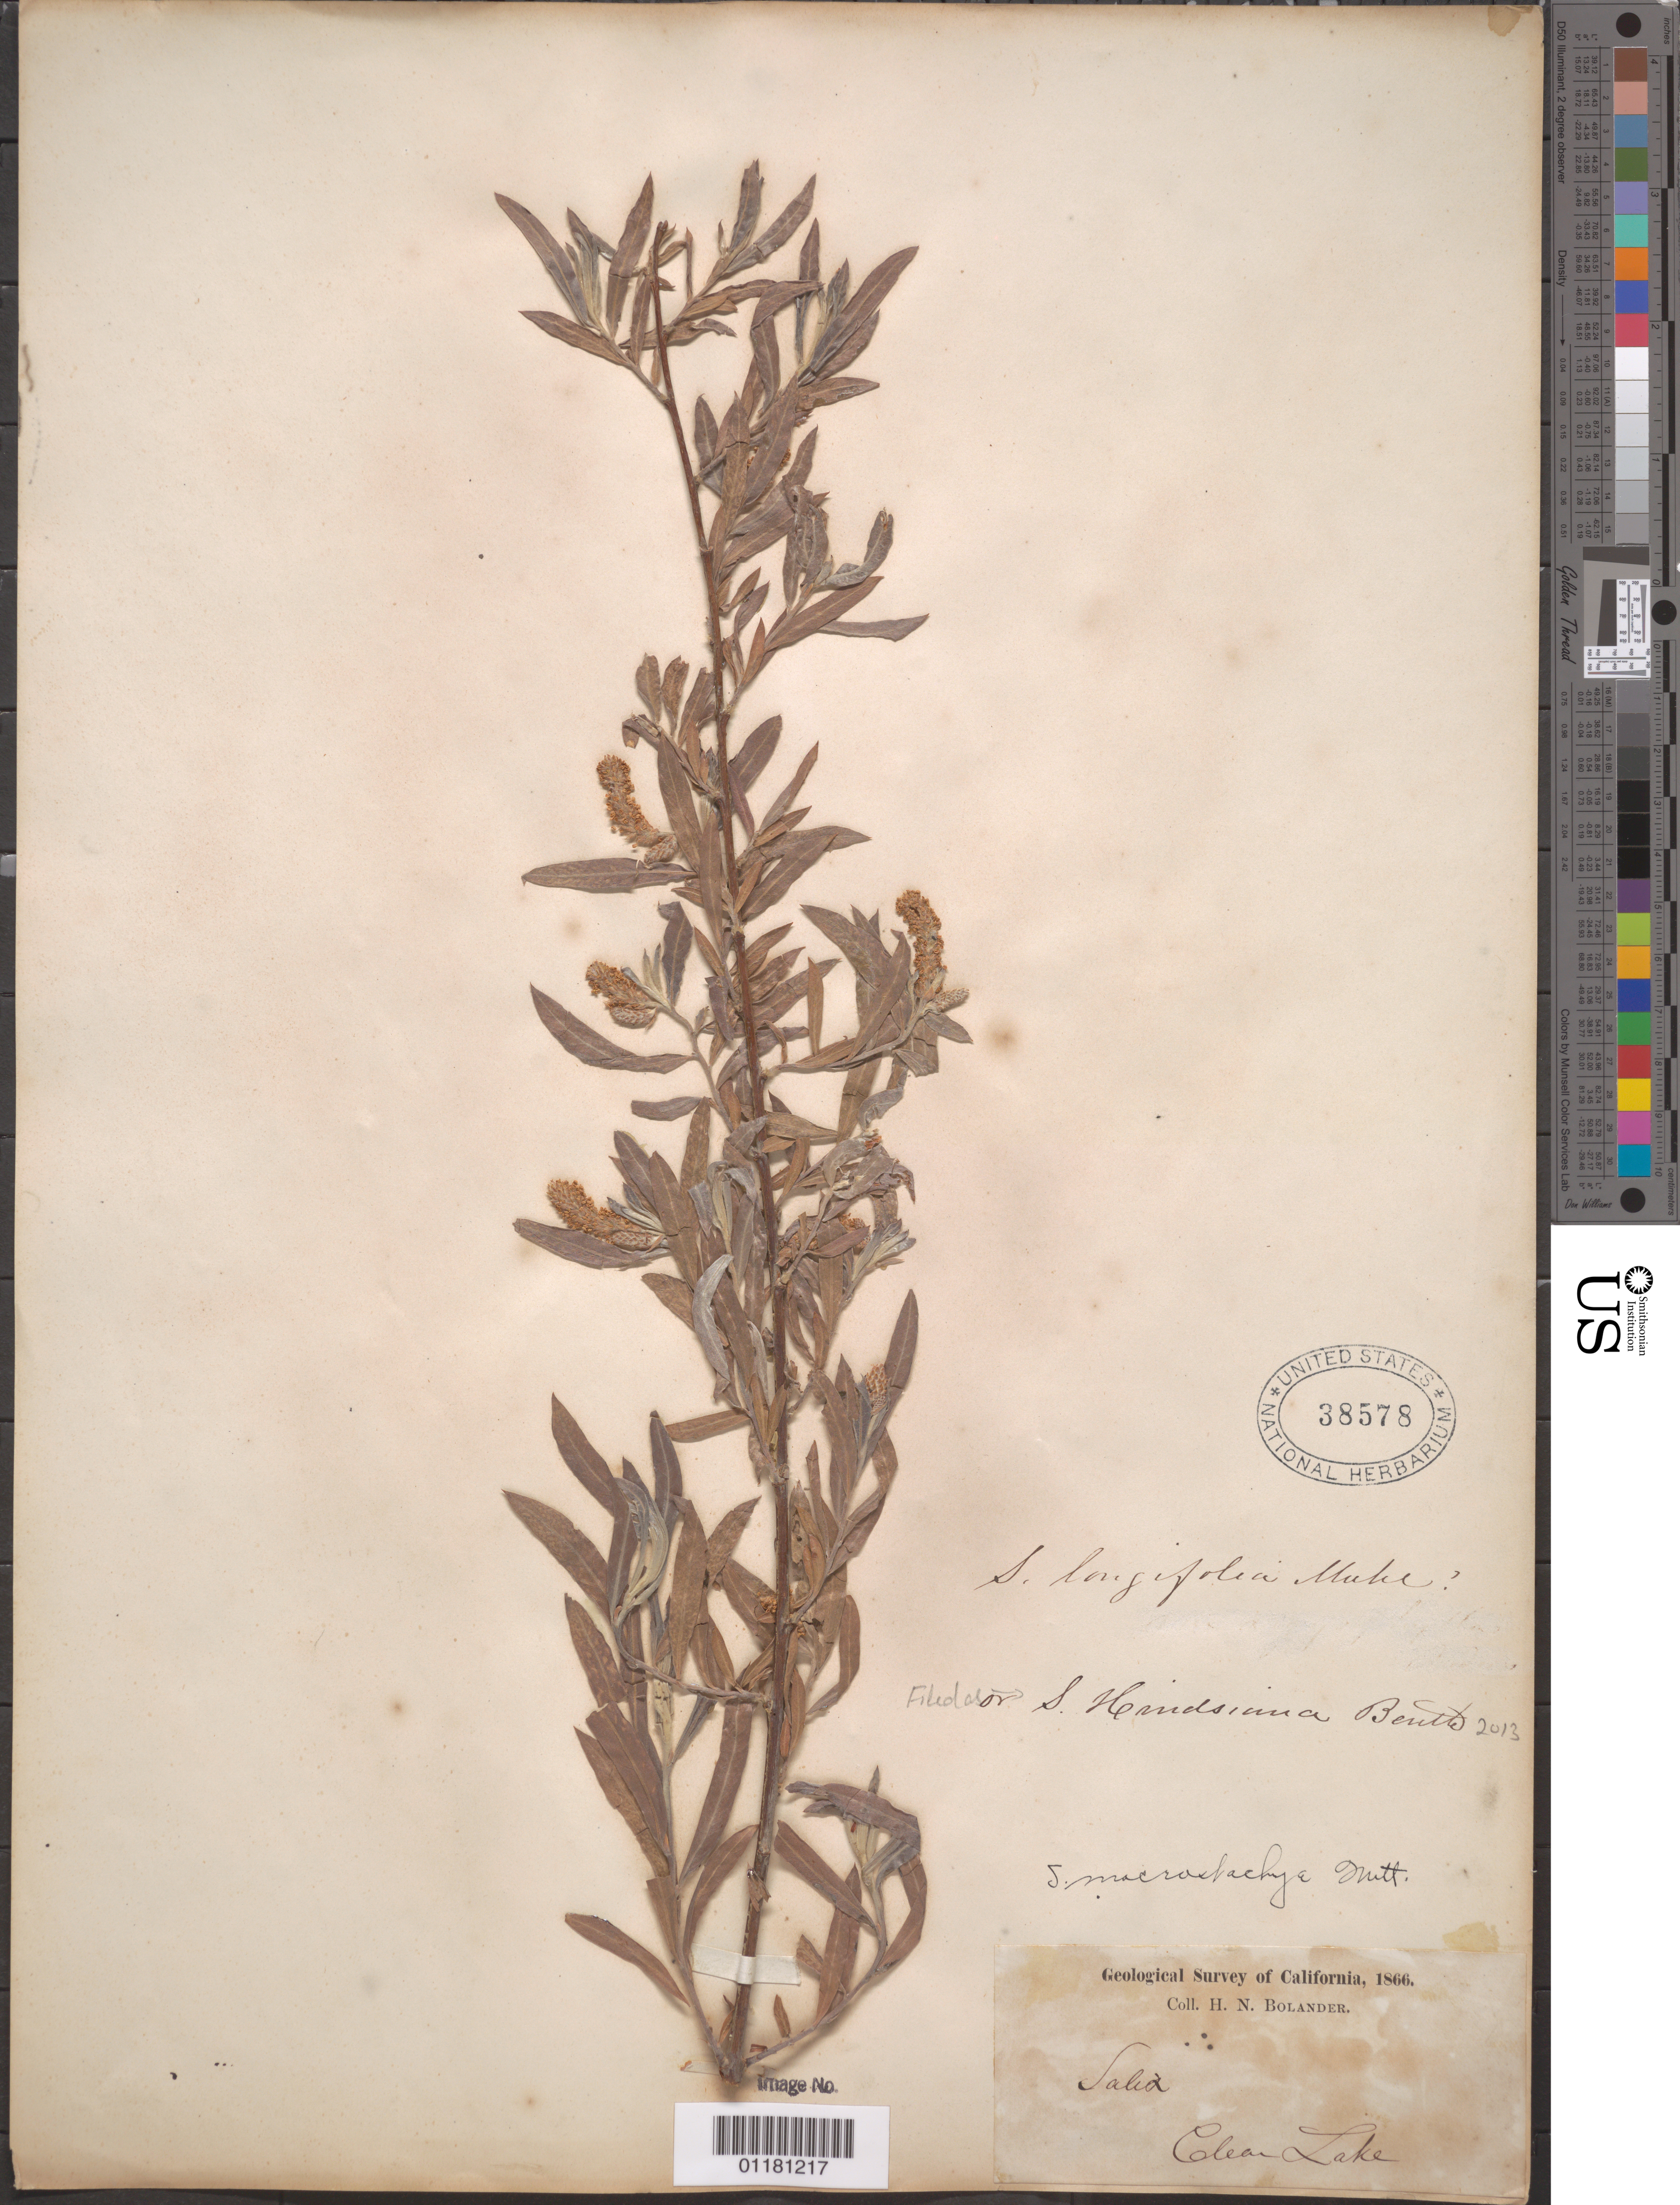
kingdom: Plantae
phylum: Tracheophyta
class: Magnoliopsida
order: Malpighiales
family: Salicaceae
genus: Salix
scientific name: Salix hindsiana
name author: Benth.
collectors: H. Bolander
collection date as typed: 1866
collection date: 1866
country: United States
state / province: California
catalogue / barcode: US 38578